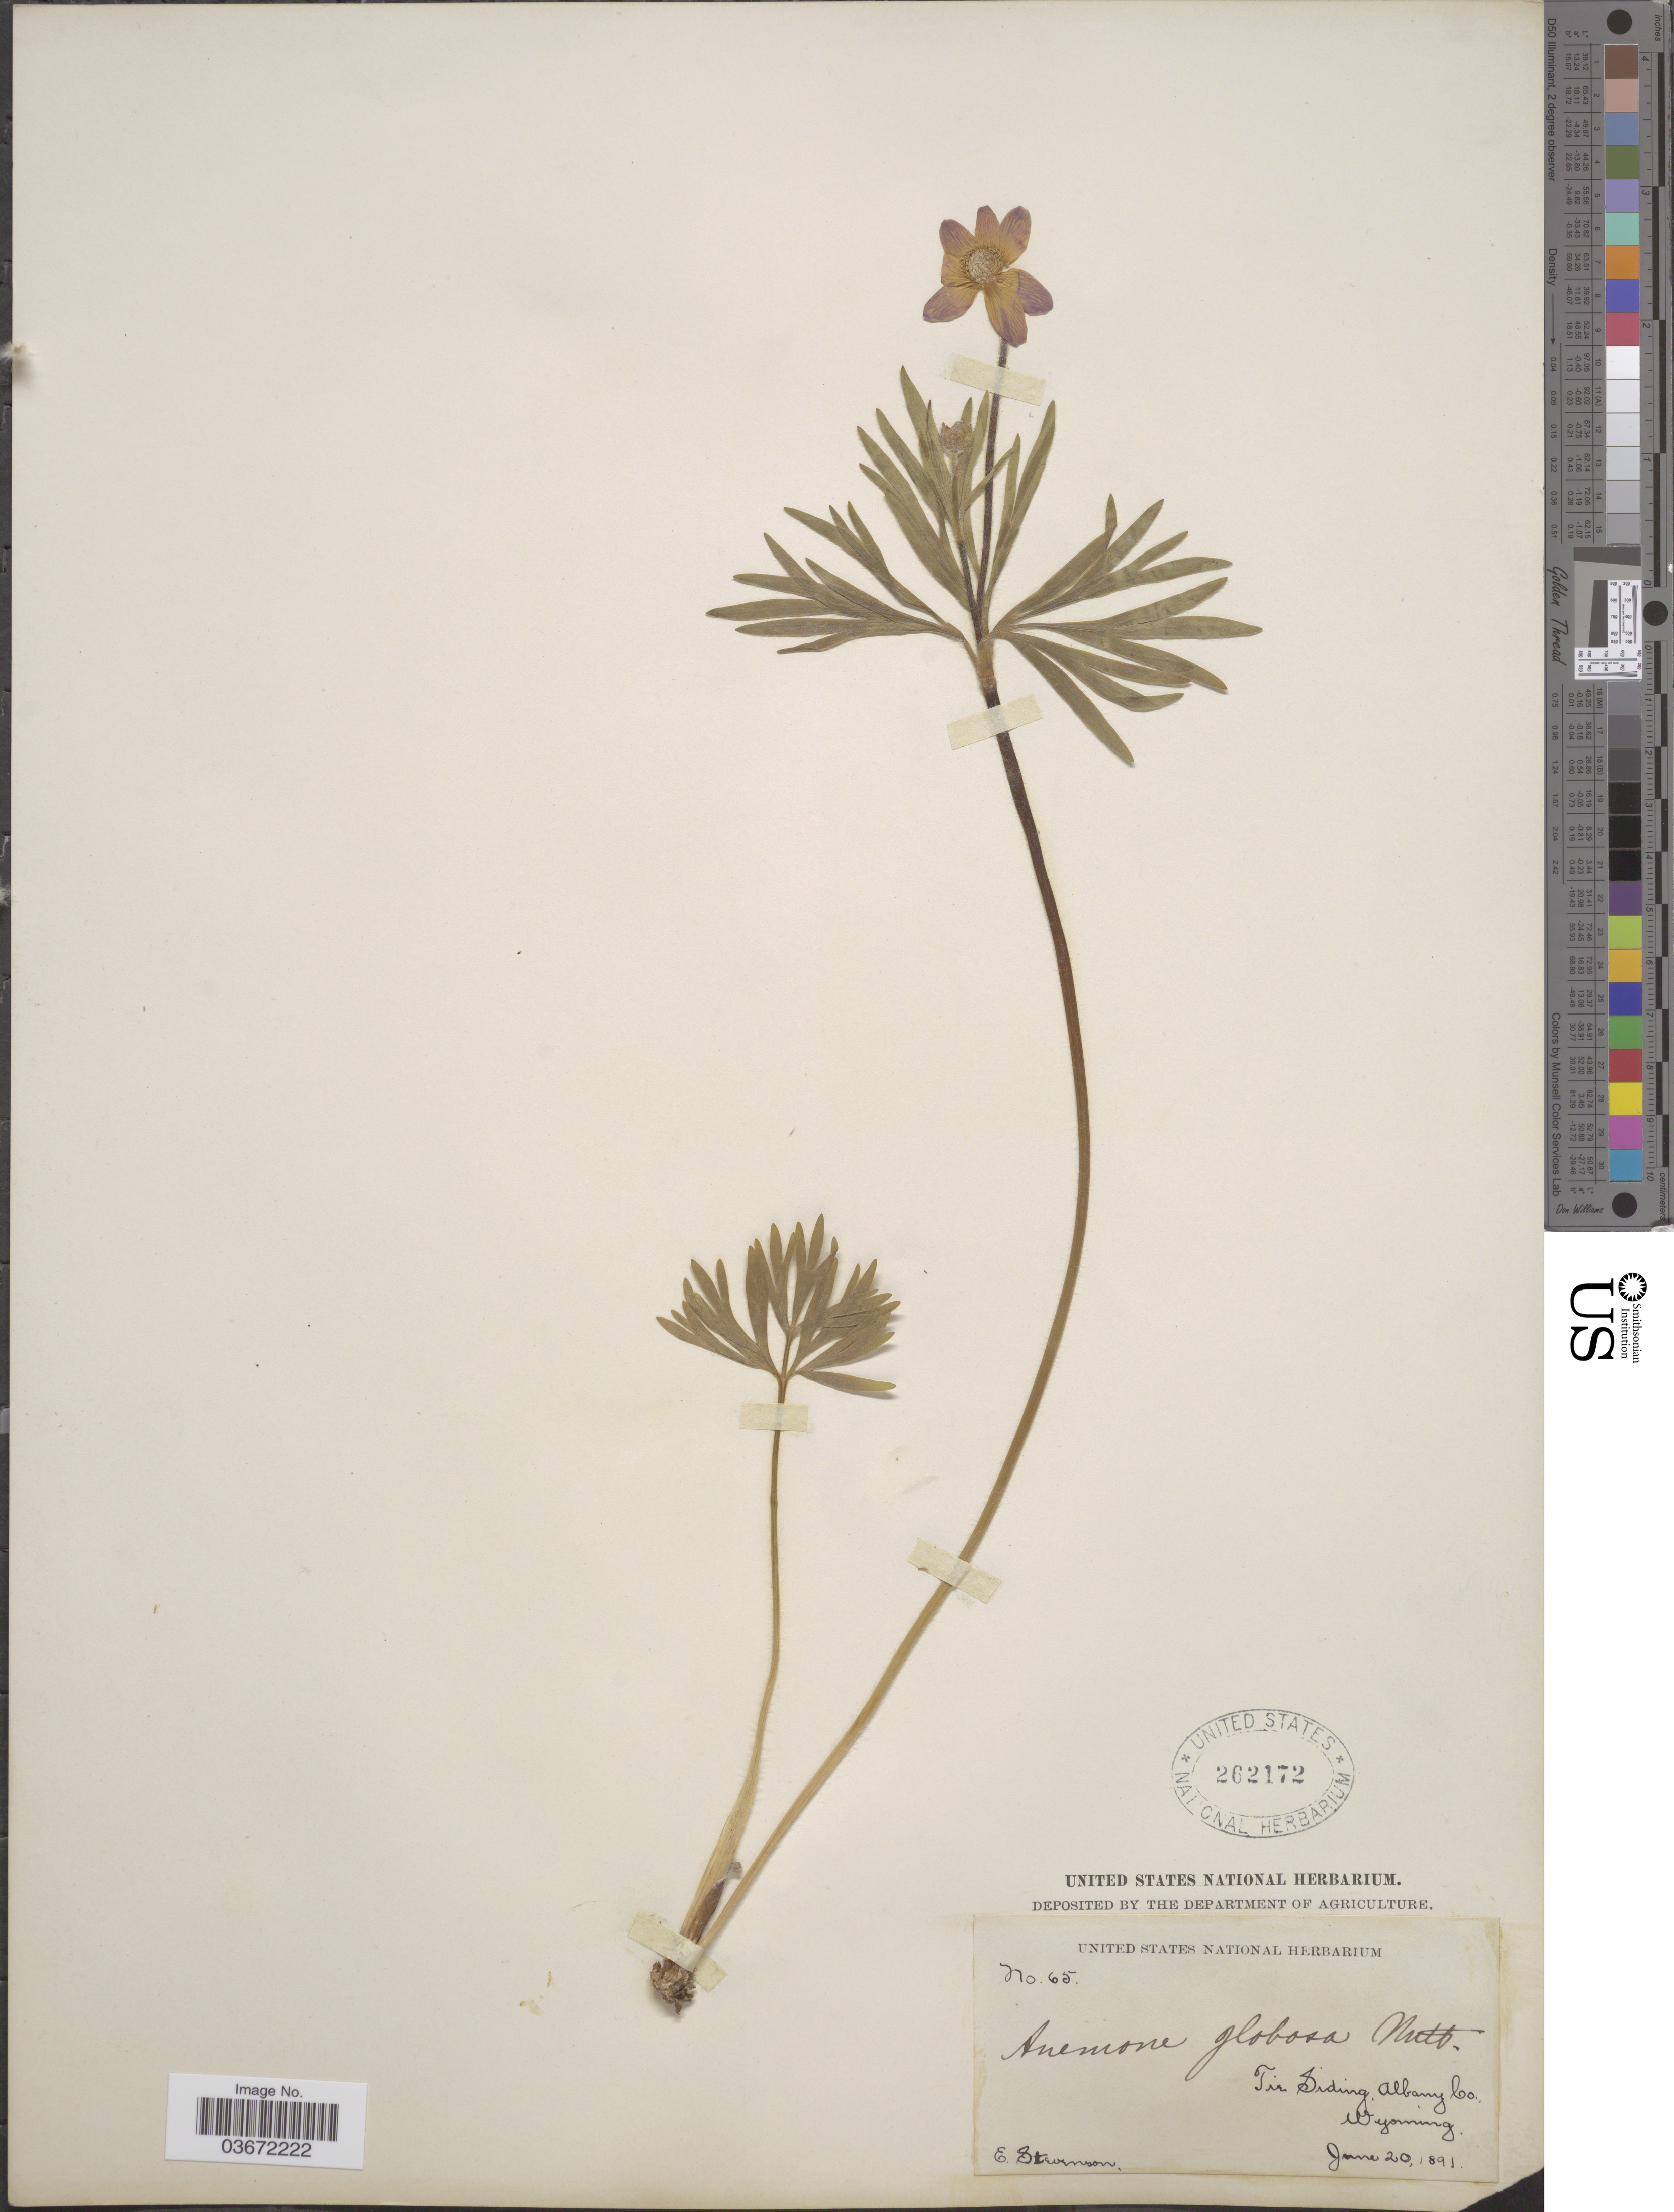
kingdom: Plantae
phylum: Tracheophyta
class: Magnoliopsida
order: Ranunculales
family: Ranunculaceae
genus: Anemone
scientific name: Anemone globosa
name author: (Torr. & A. Gray) Nutt. ex A. Heller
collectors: E. Stevenson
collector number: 65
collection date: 1891-06-20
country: United States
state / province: Wyoming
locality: Tie Siding, Albany Co.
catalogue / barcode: US 262172